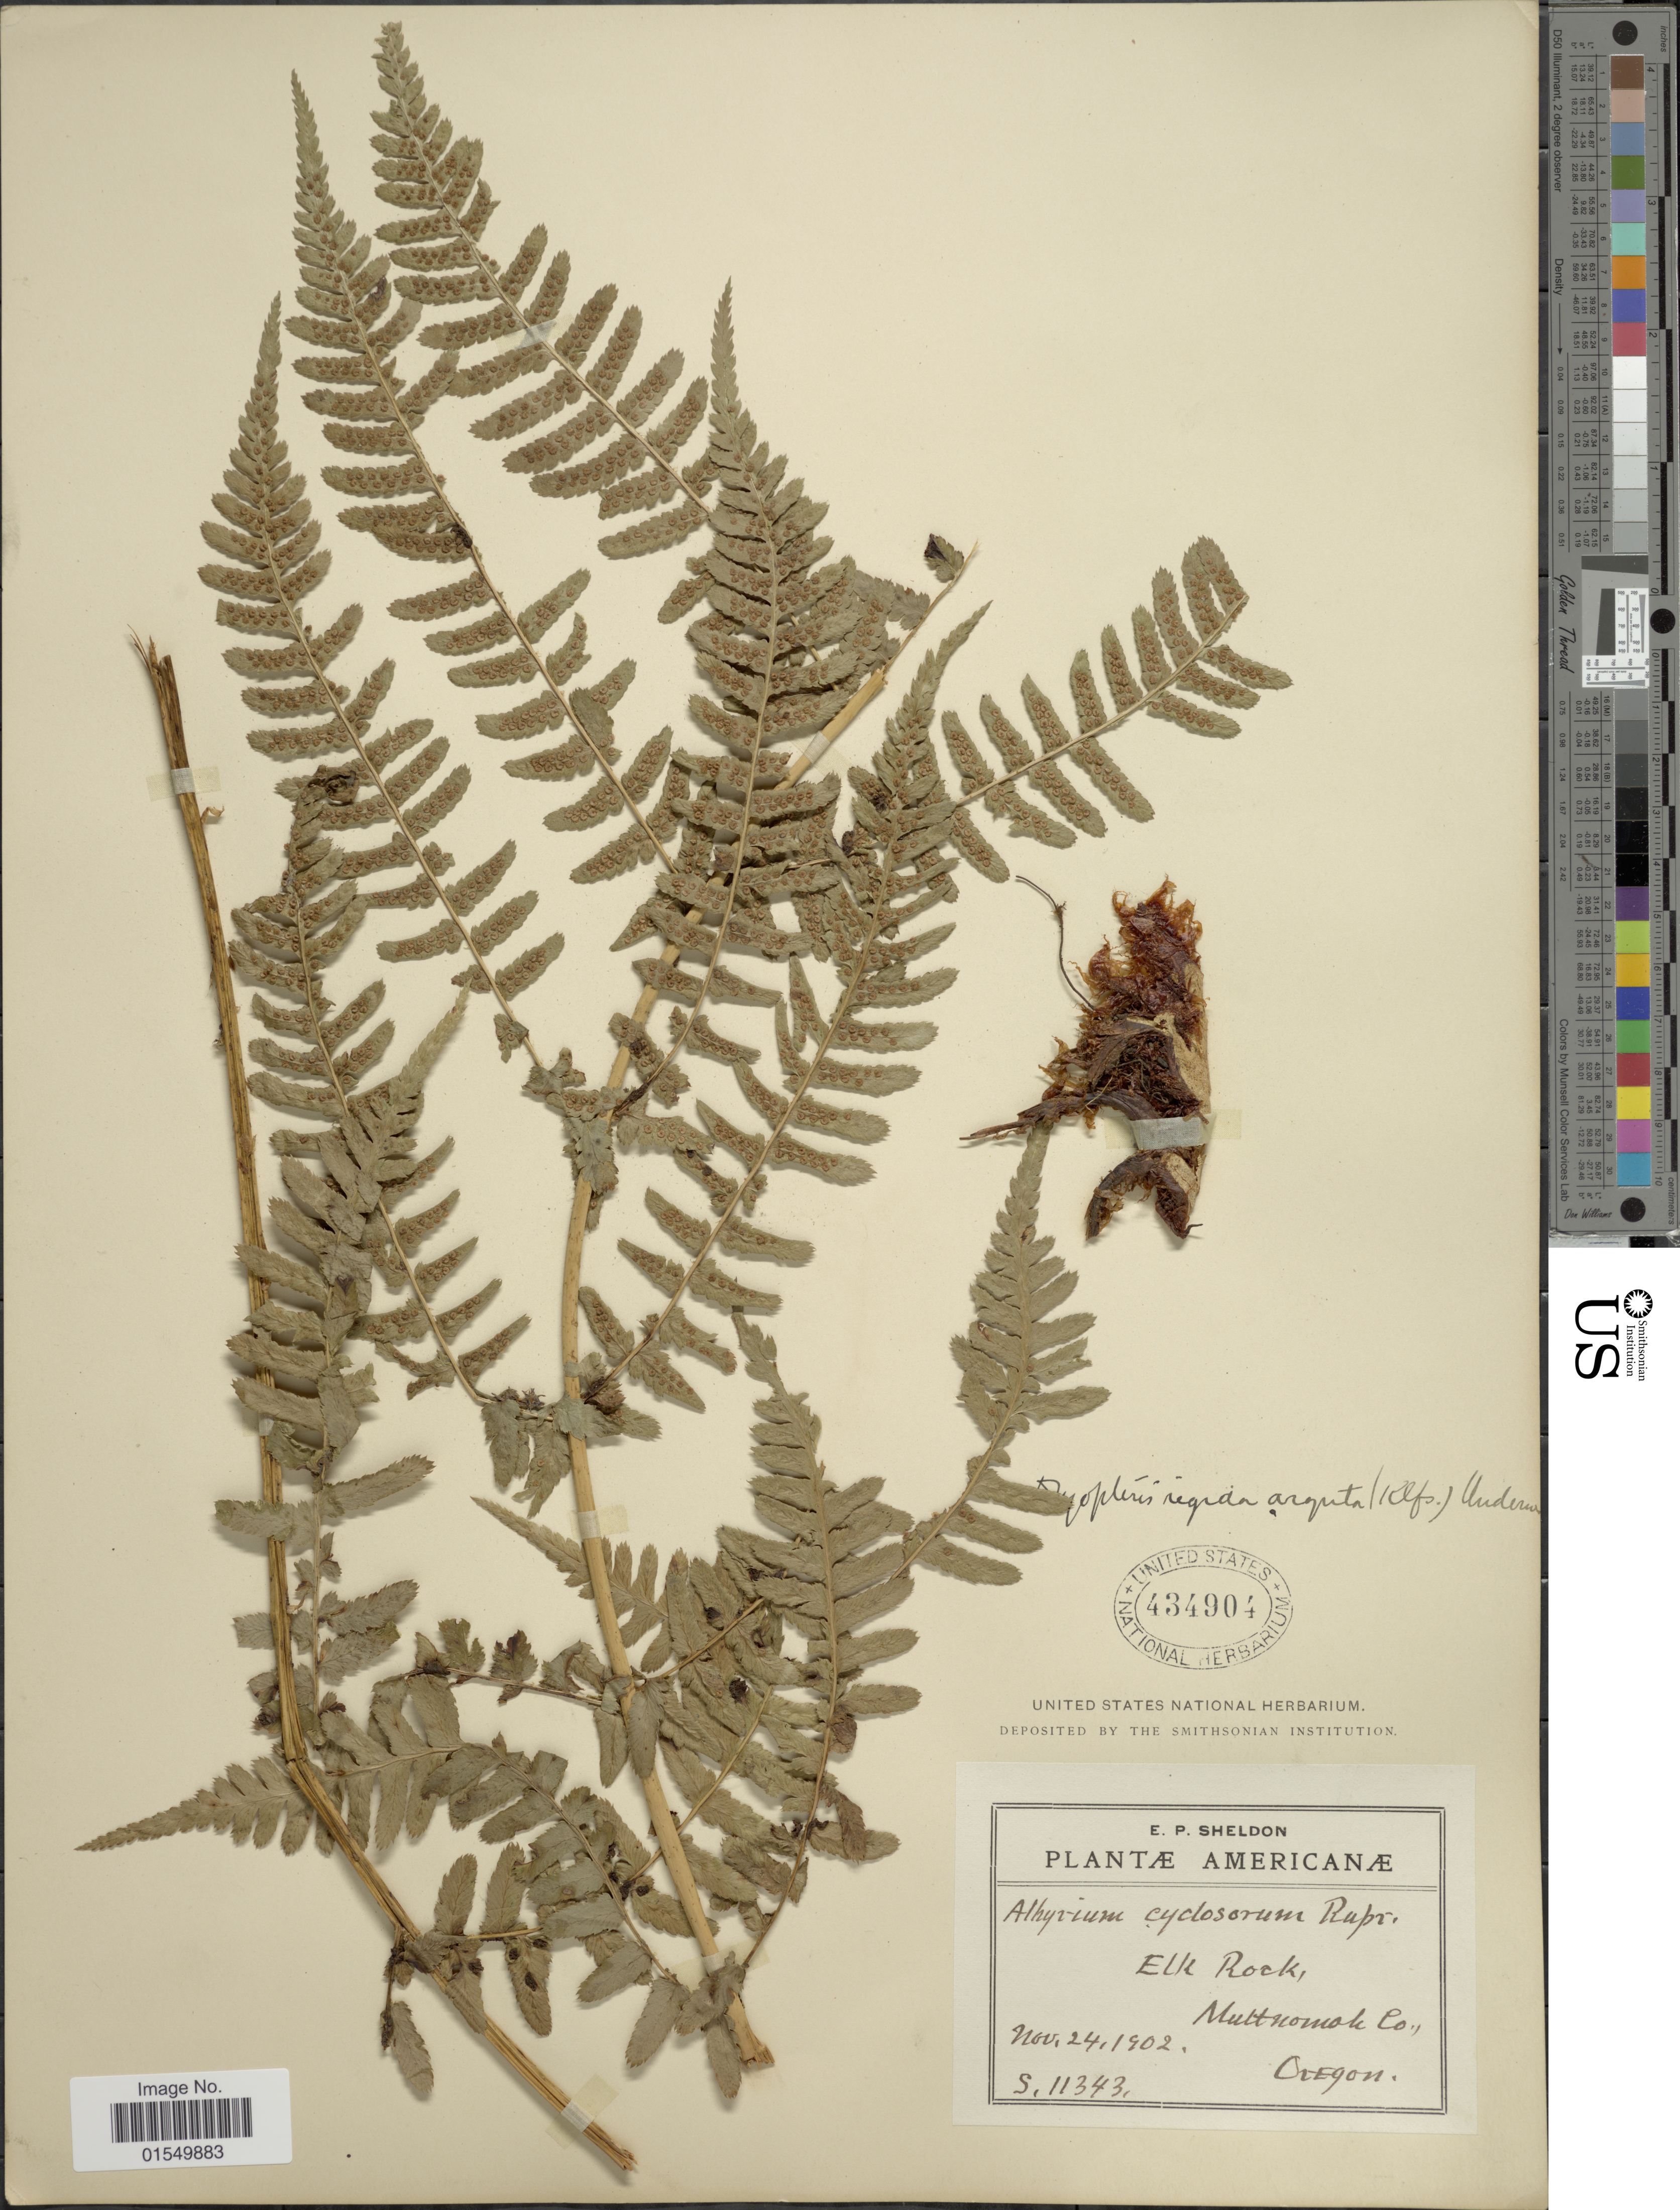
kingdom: Plantae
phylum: Tracheophyta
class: Polypodiopsida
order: Polypodiales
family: Dryopteridaceae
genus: Dryopteris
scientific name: Dryopteris arguta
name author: (Kaulf.) Maxon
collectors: E. P. Sheldon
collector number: S11343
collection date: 1902-11-24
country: United States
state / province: Oregon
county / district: Multnomah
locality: Americanae, Elk Rock, Multnomah Co., Oregon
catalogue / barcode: US 434904